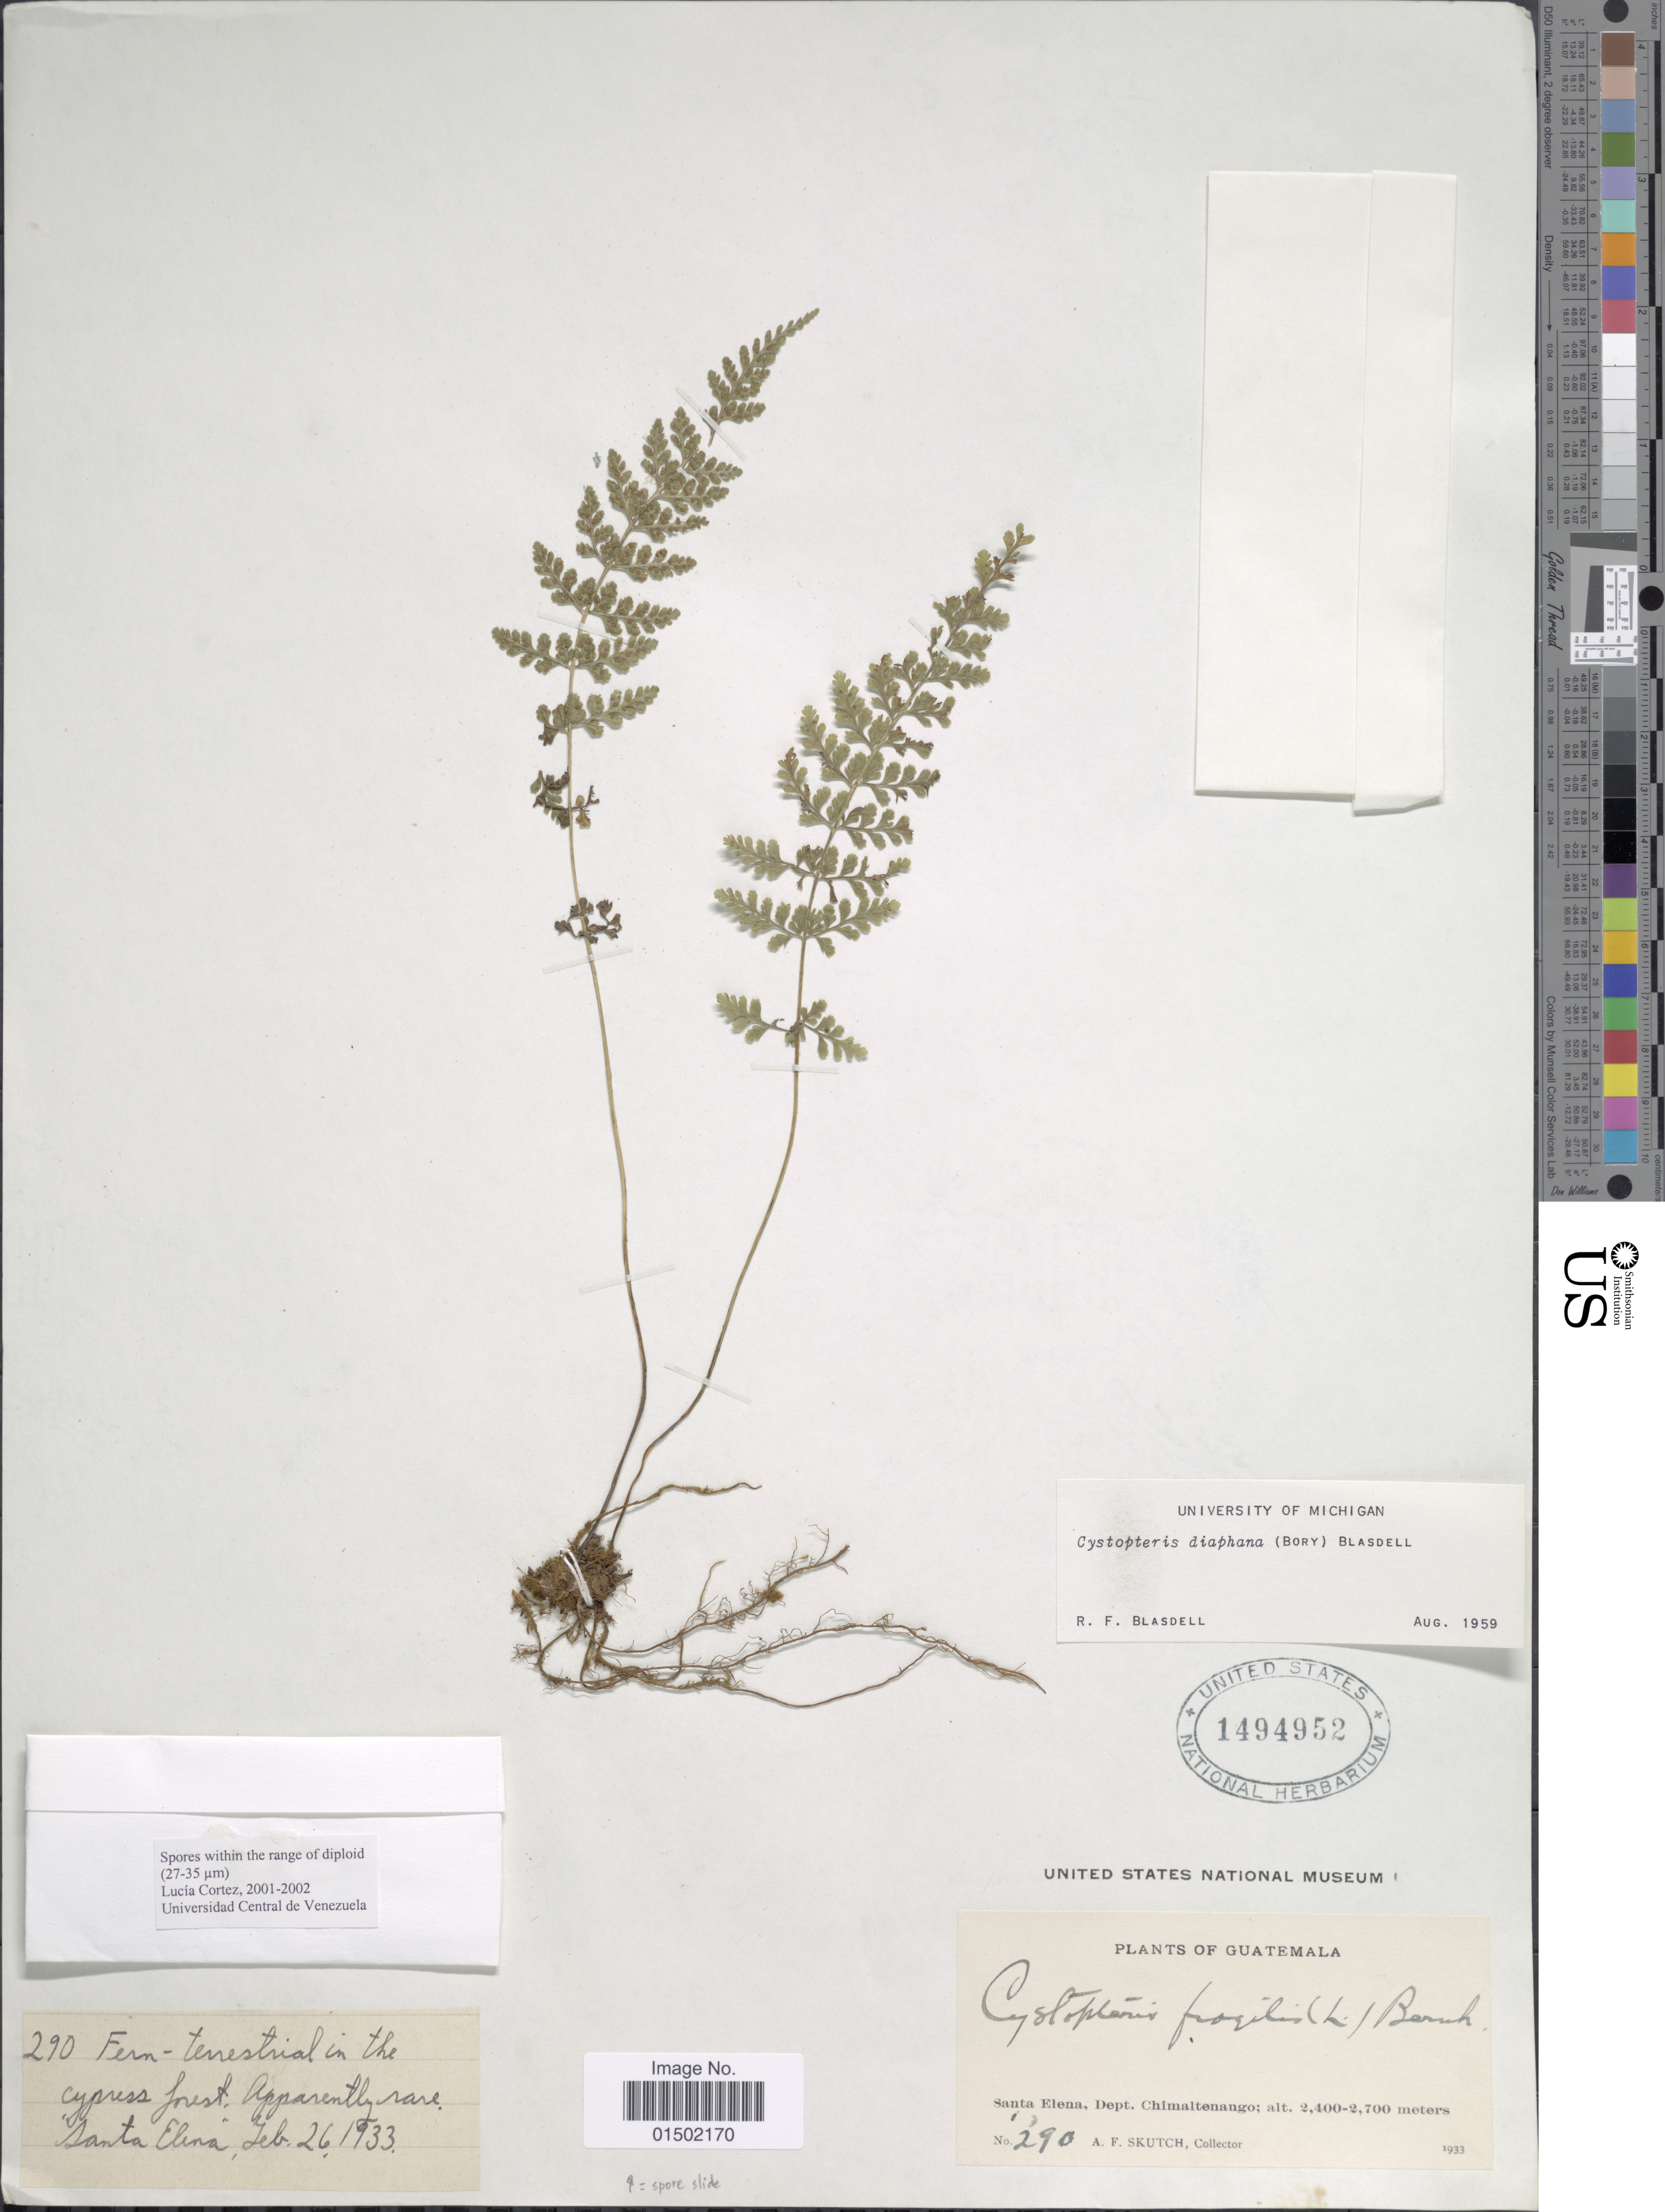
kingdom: Plantae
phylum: Tracheophyta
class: Polypodiopsida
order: Polypodiales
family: Cystopteridaceae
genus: Cystopteris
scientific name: Cystopteris diaphana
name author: (Bory) Blasdell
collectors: A. F. Skutch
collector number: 290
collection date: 1933-02-26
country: Guatemala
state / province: Chimaltenango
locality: Santa Elena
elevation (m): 2400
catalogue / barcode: US 1494952